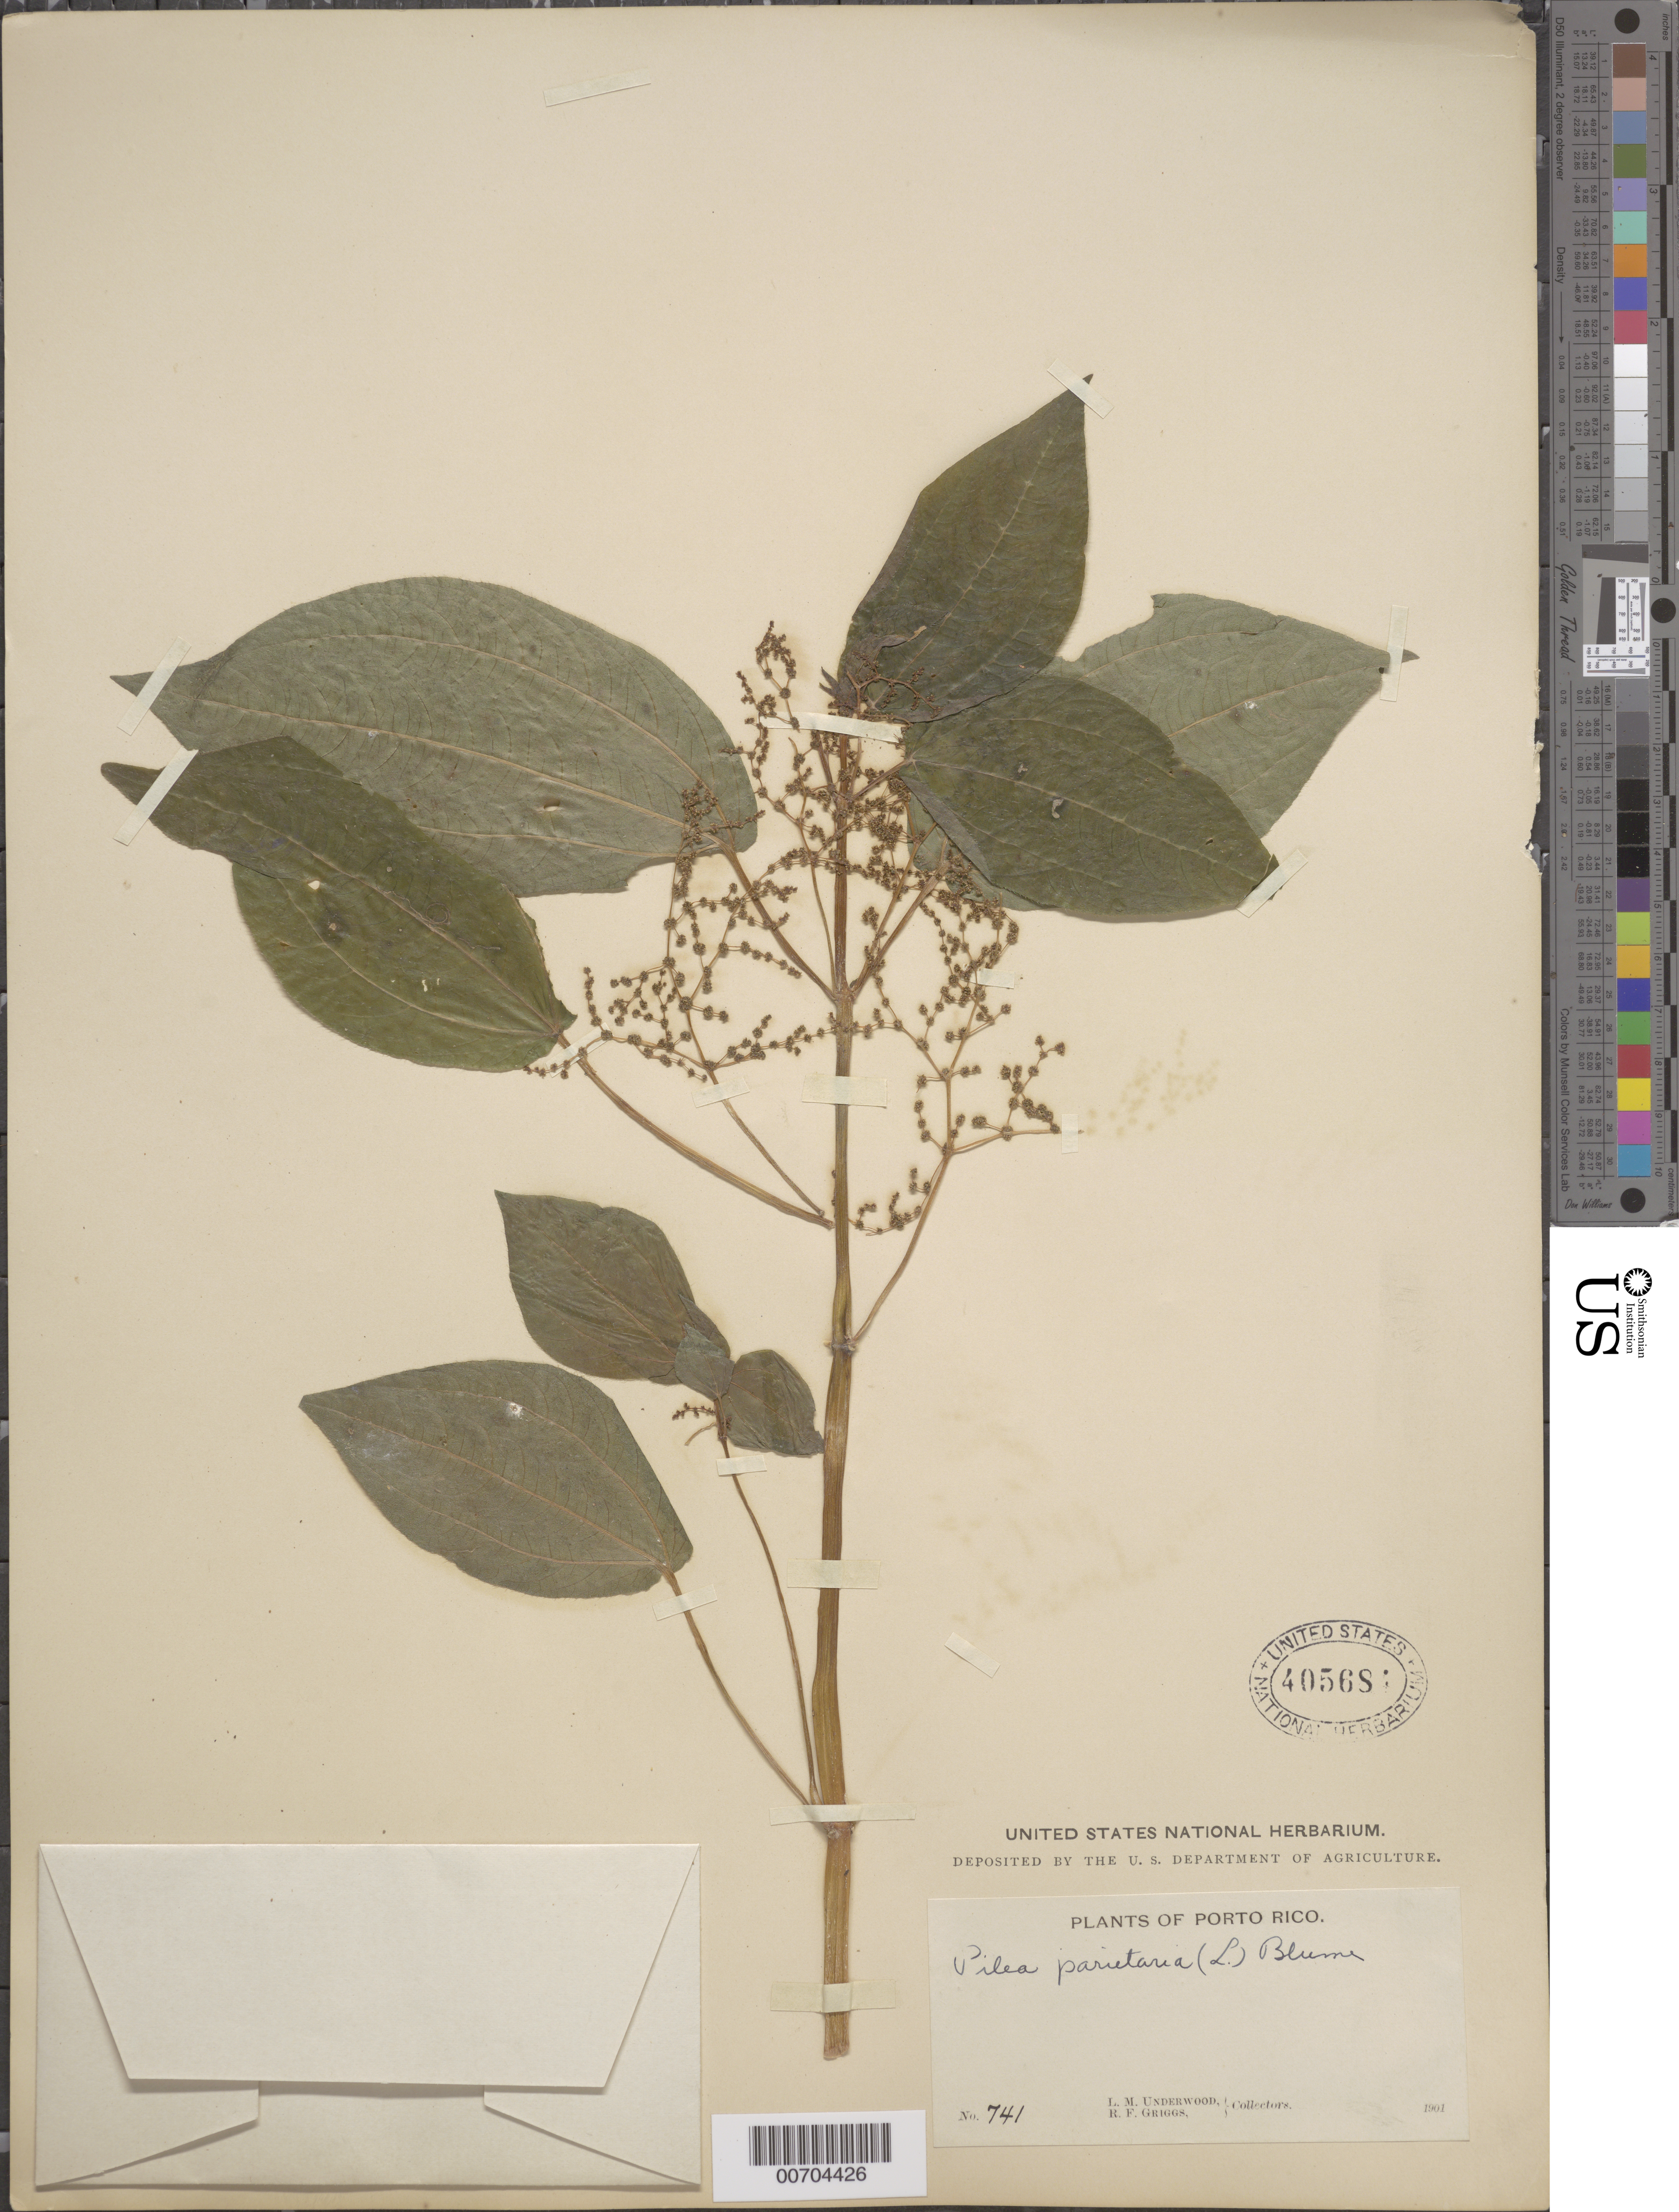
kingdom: Plantae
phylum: Tracheophyta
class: Magnoliopsida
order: Rosales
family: Urticaceae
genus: Pilea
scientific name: Pilea parietaria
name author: (L.) Blume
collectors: L. M. Underwood & R. F. Griggs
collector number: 741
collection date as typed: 1901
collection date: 1901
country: Puerto Rico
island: Greater Antilles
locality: Sierra de Naguabo ad Rio Blanco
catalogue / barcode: US 405681